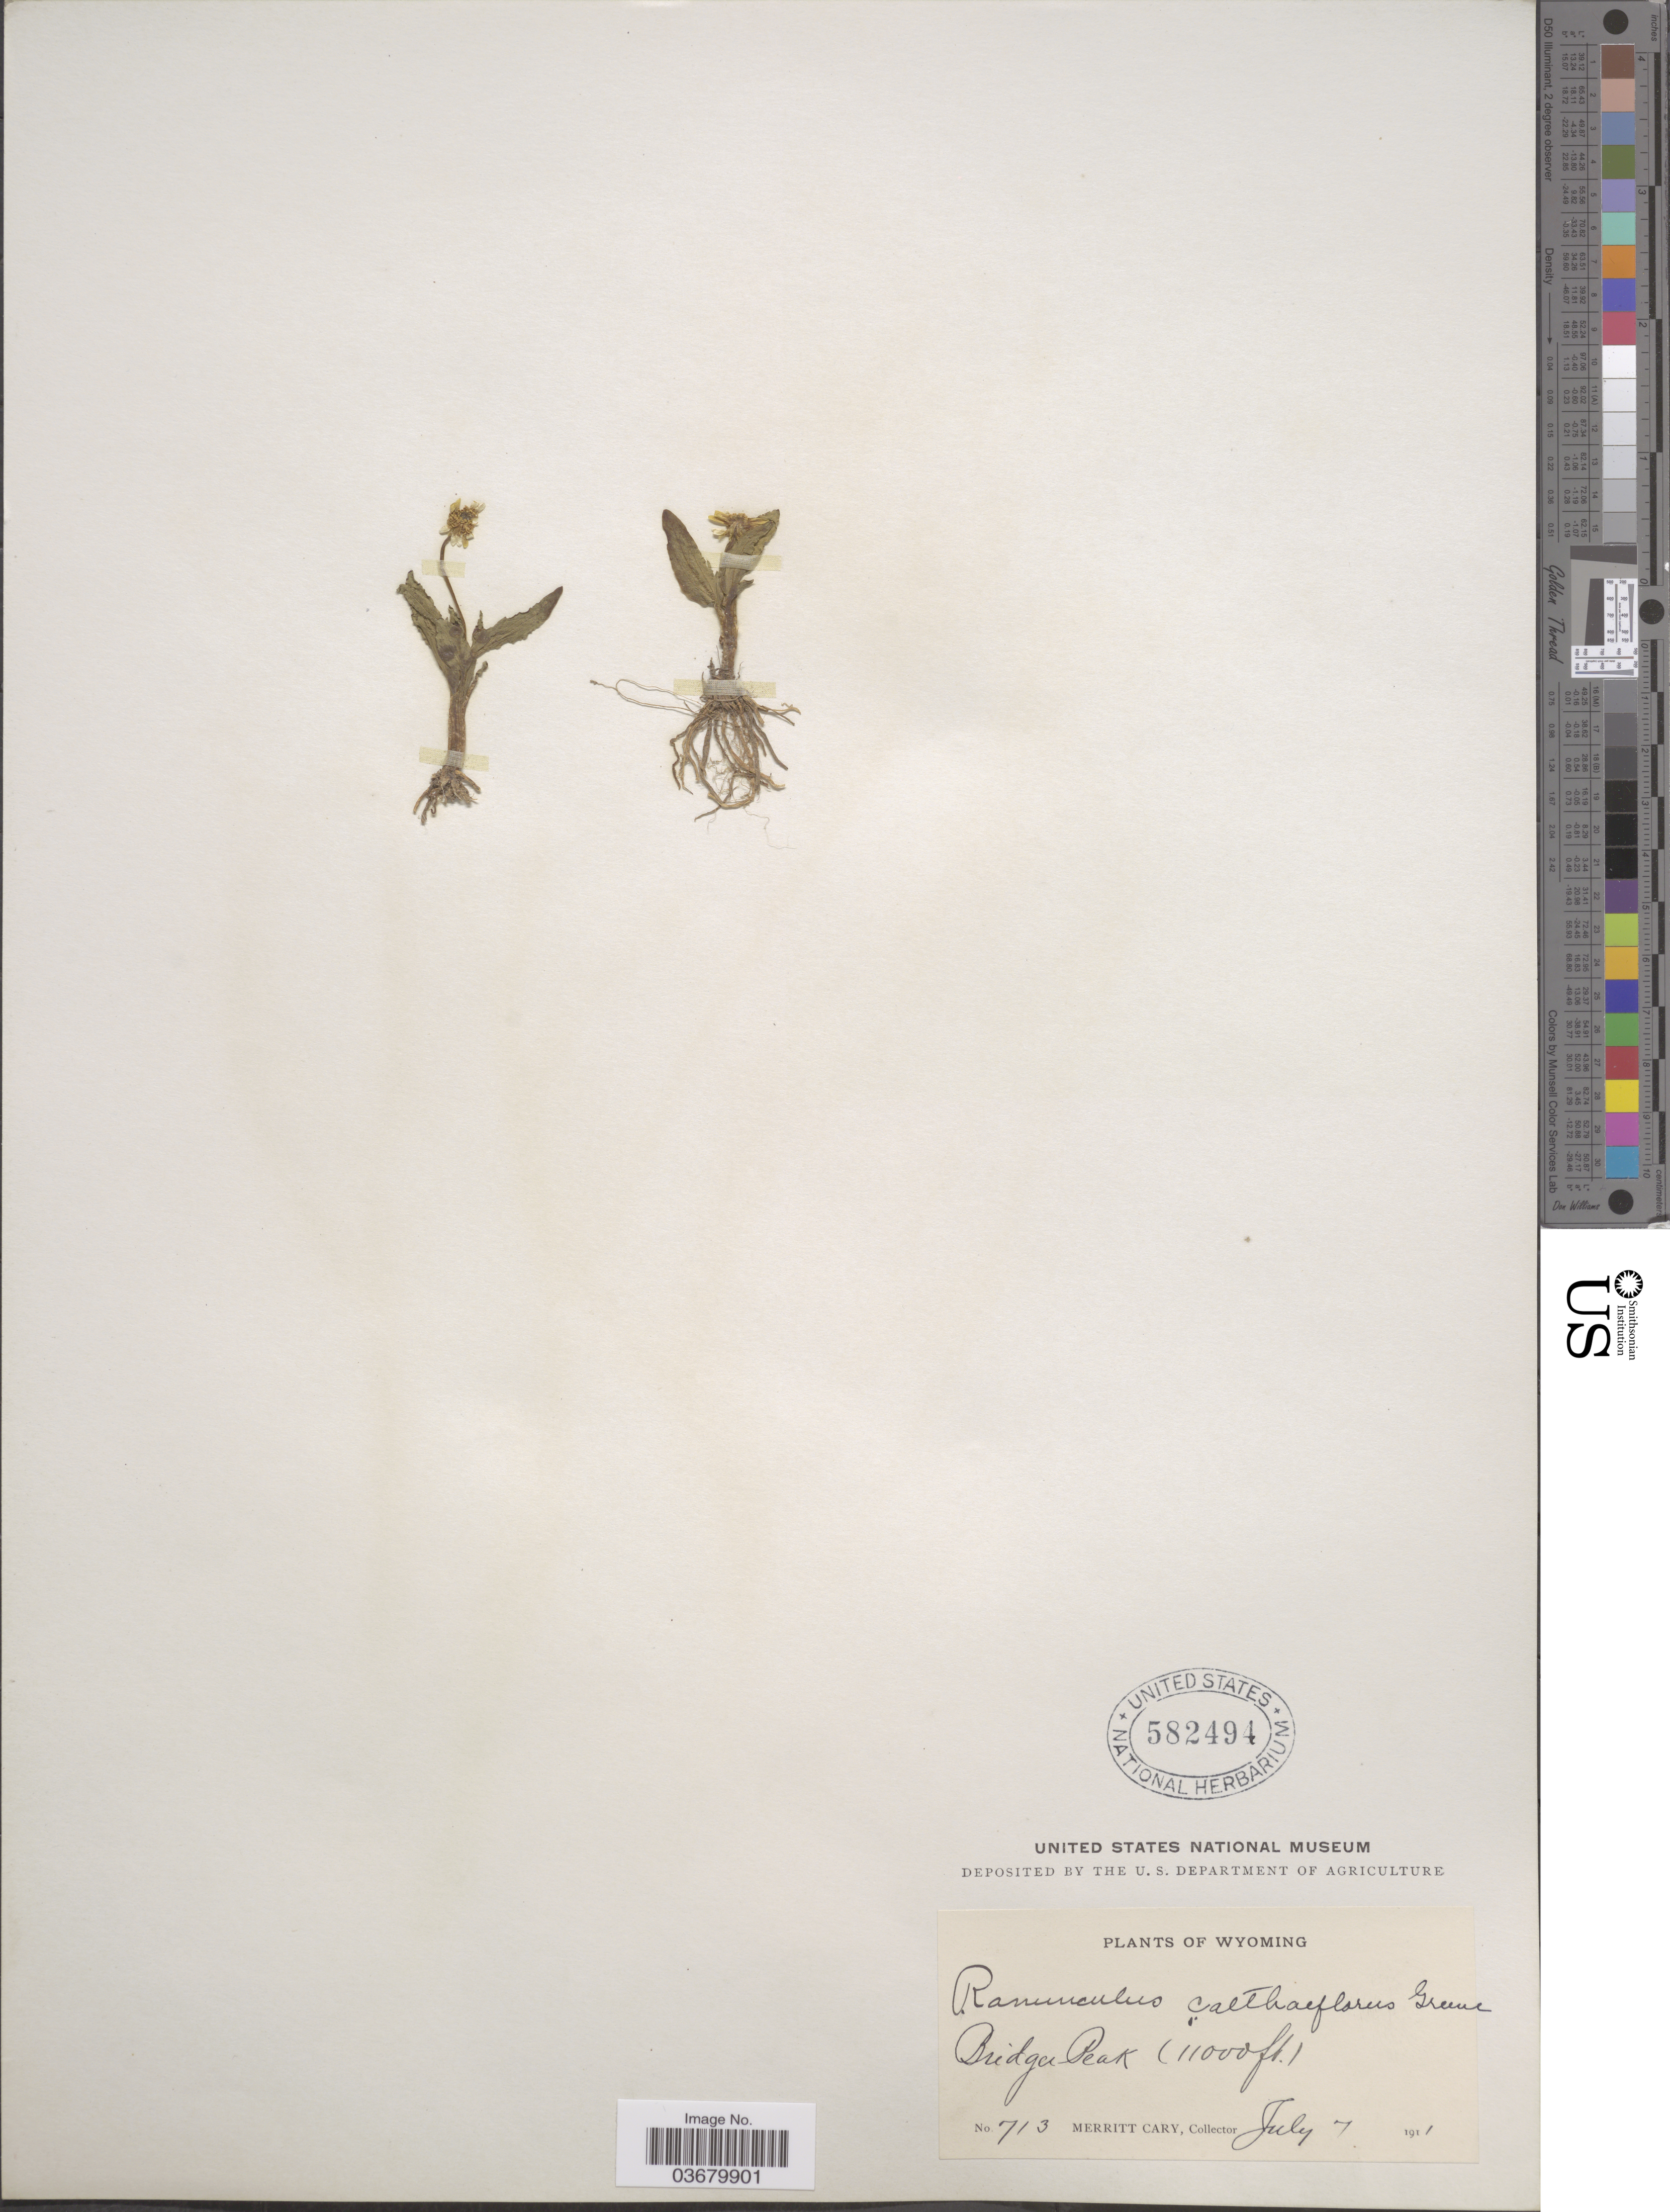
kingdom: Plantae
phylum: Tracheophyta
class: Magnoliopsida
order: Ranunculales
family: Ranunculaceae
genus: Ranunculus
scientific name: Ranunculus alismifolius var. montanus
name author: S. Watson in C. King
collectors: M. Cary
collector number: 713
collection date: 1911-07-07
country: United States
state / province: Wyoming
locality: Bridger Peak.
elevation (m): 3353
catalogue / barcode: US 582494